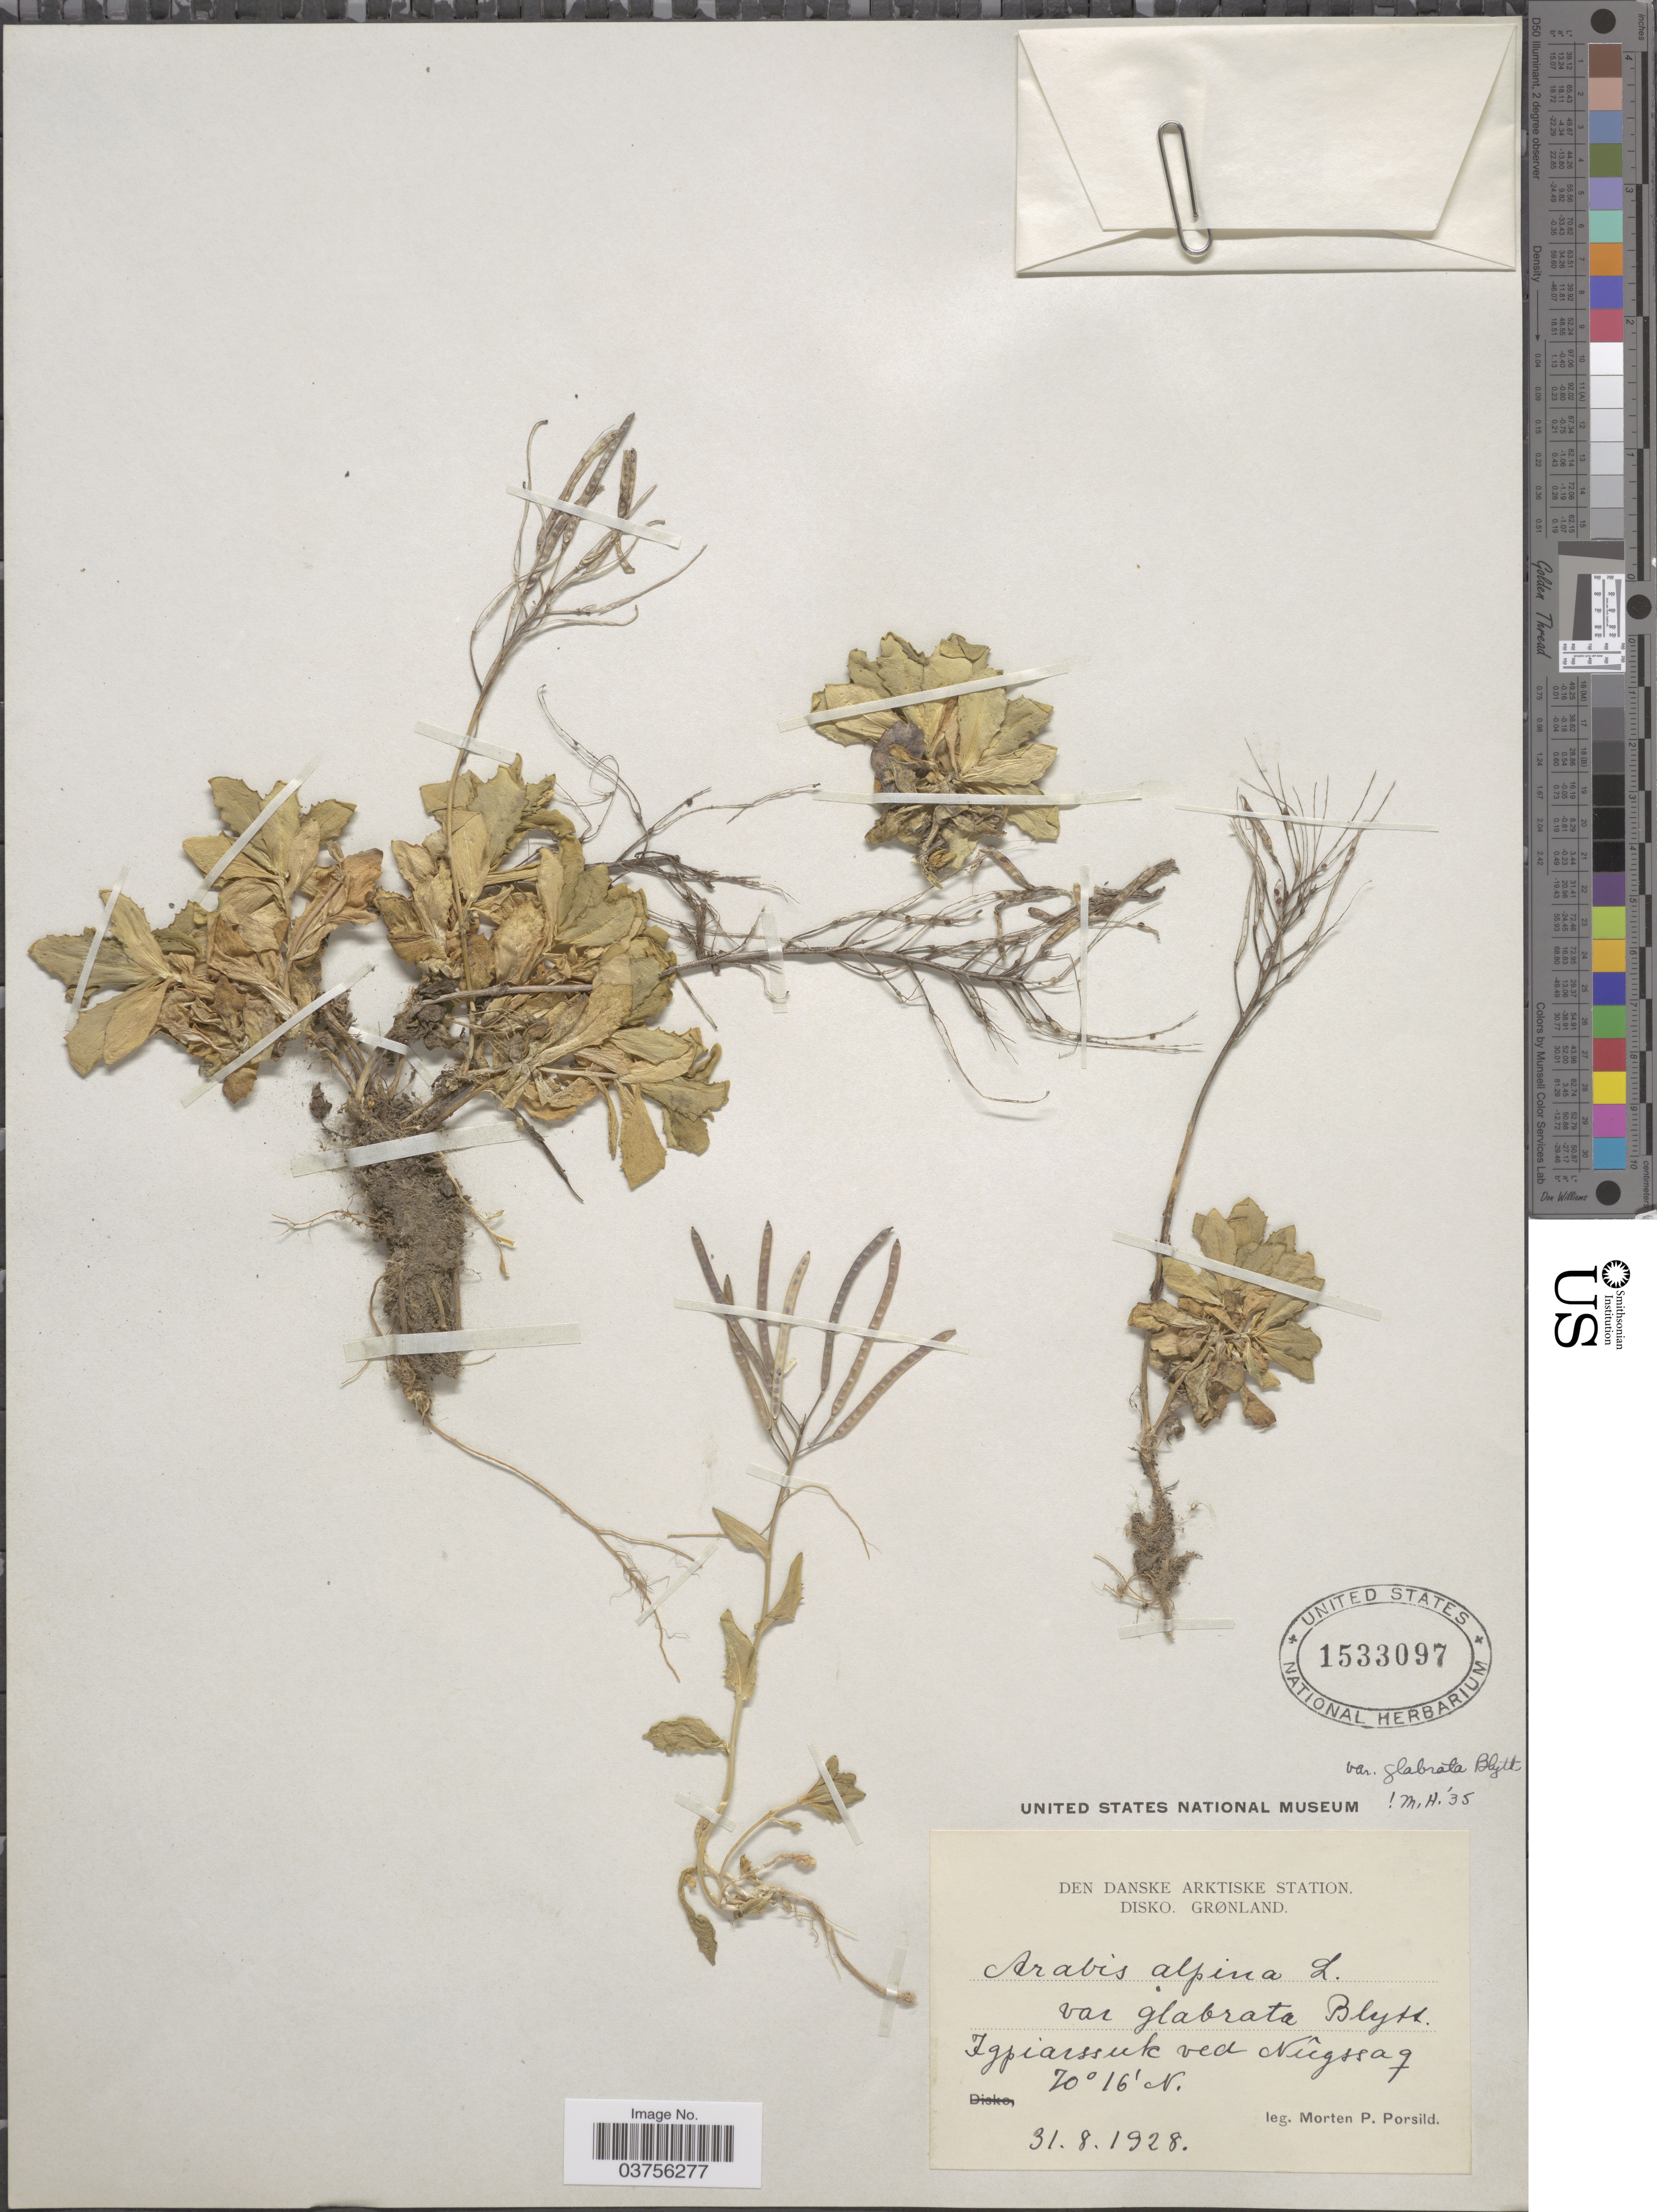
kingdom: Plantae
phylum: Tracheophyta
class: Magnoliopsida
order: Brassicales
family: Brassicaceae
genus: Arabis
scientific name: Arabis alpina var. glabrata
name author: A. Blytt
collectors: M. P. Porsild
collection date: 1928-08-31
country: Greenland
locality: Den Danske Arktiske Station. Disko. Igpiarssuk ved Nûgssaq.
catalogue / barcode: US 1533097